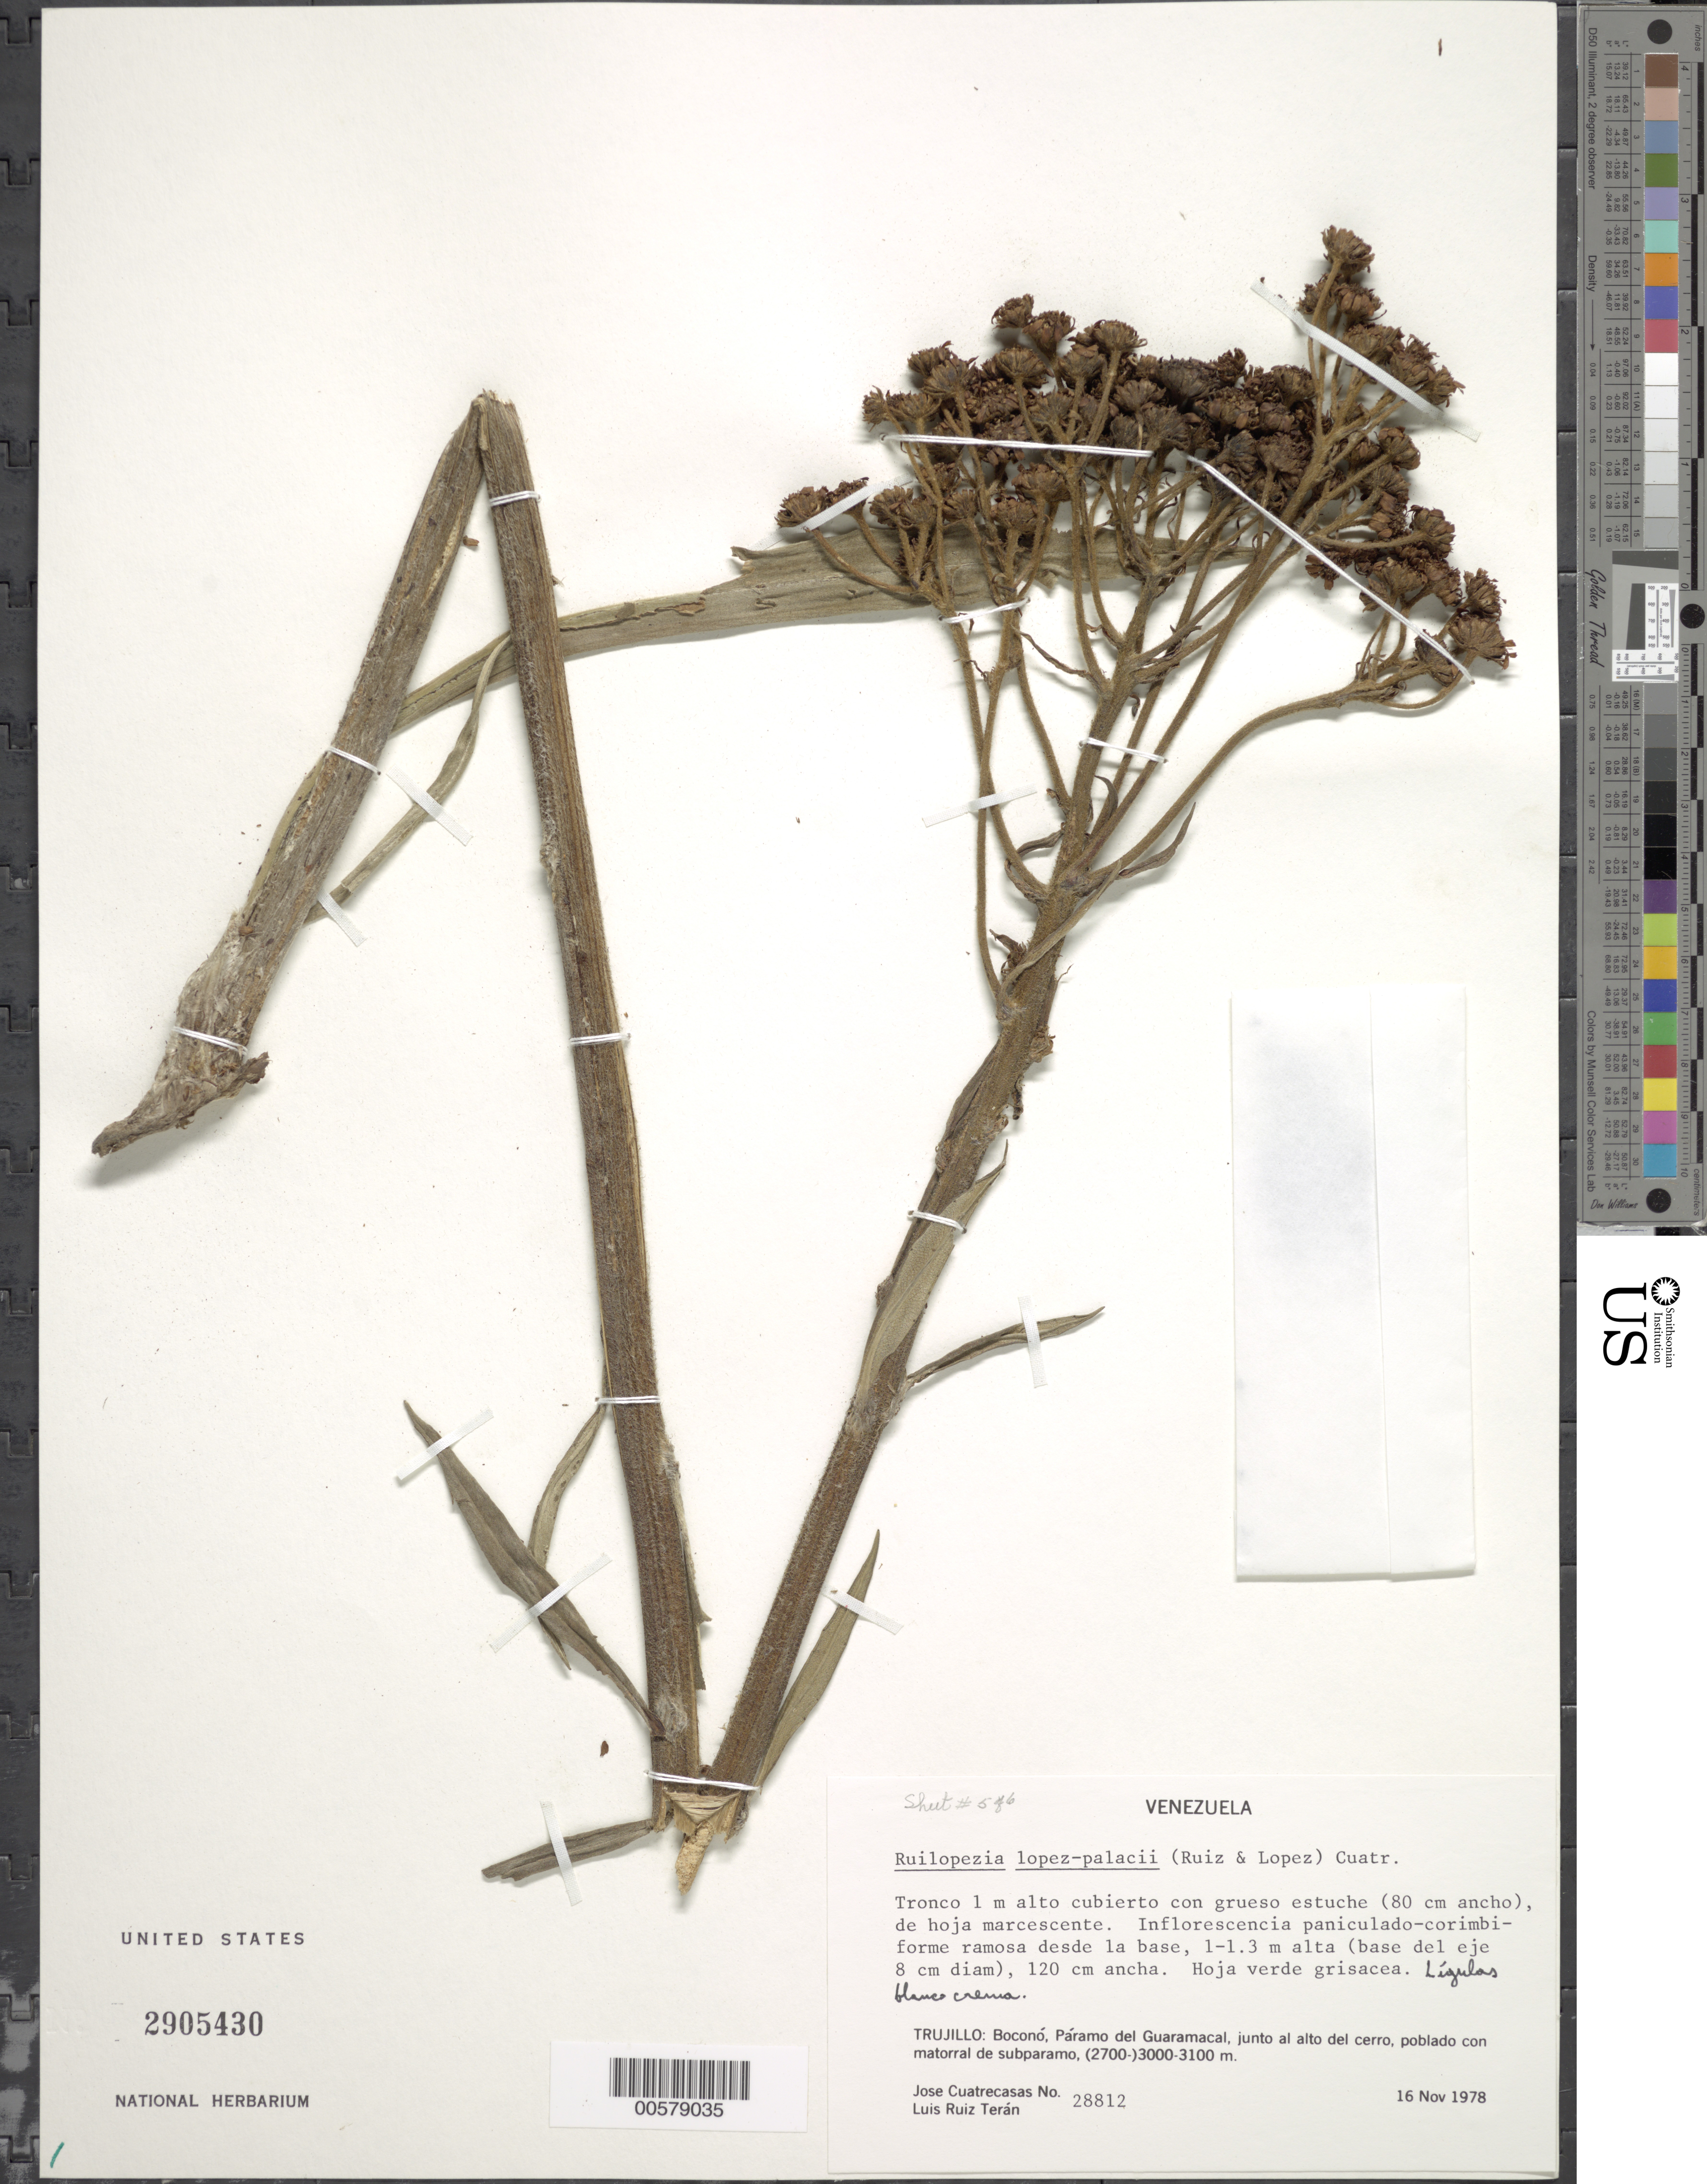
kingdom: Plantae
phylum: Tracheophyta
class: Magnoliopsida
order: Asterales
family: Asteraceae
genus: Ruilopezia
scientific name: Ruilopezia lopez-palacii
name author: (Ruíz-Terán & López Fig.) Cuatrec.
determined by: Cuatrecasas, J.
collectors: J. Cuatrecasas & L. E. Ruíz-Terán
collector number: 28812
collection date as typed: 16 Nov 1978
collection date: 1978-11-16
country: Venezuela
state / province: Trujillo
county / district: Boconó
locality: Páramo de Guaramacal, junto al alto del cerro, poblado con matorral de subparamo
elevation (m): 2700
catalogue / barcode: US 2905430